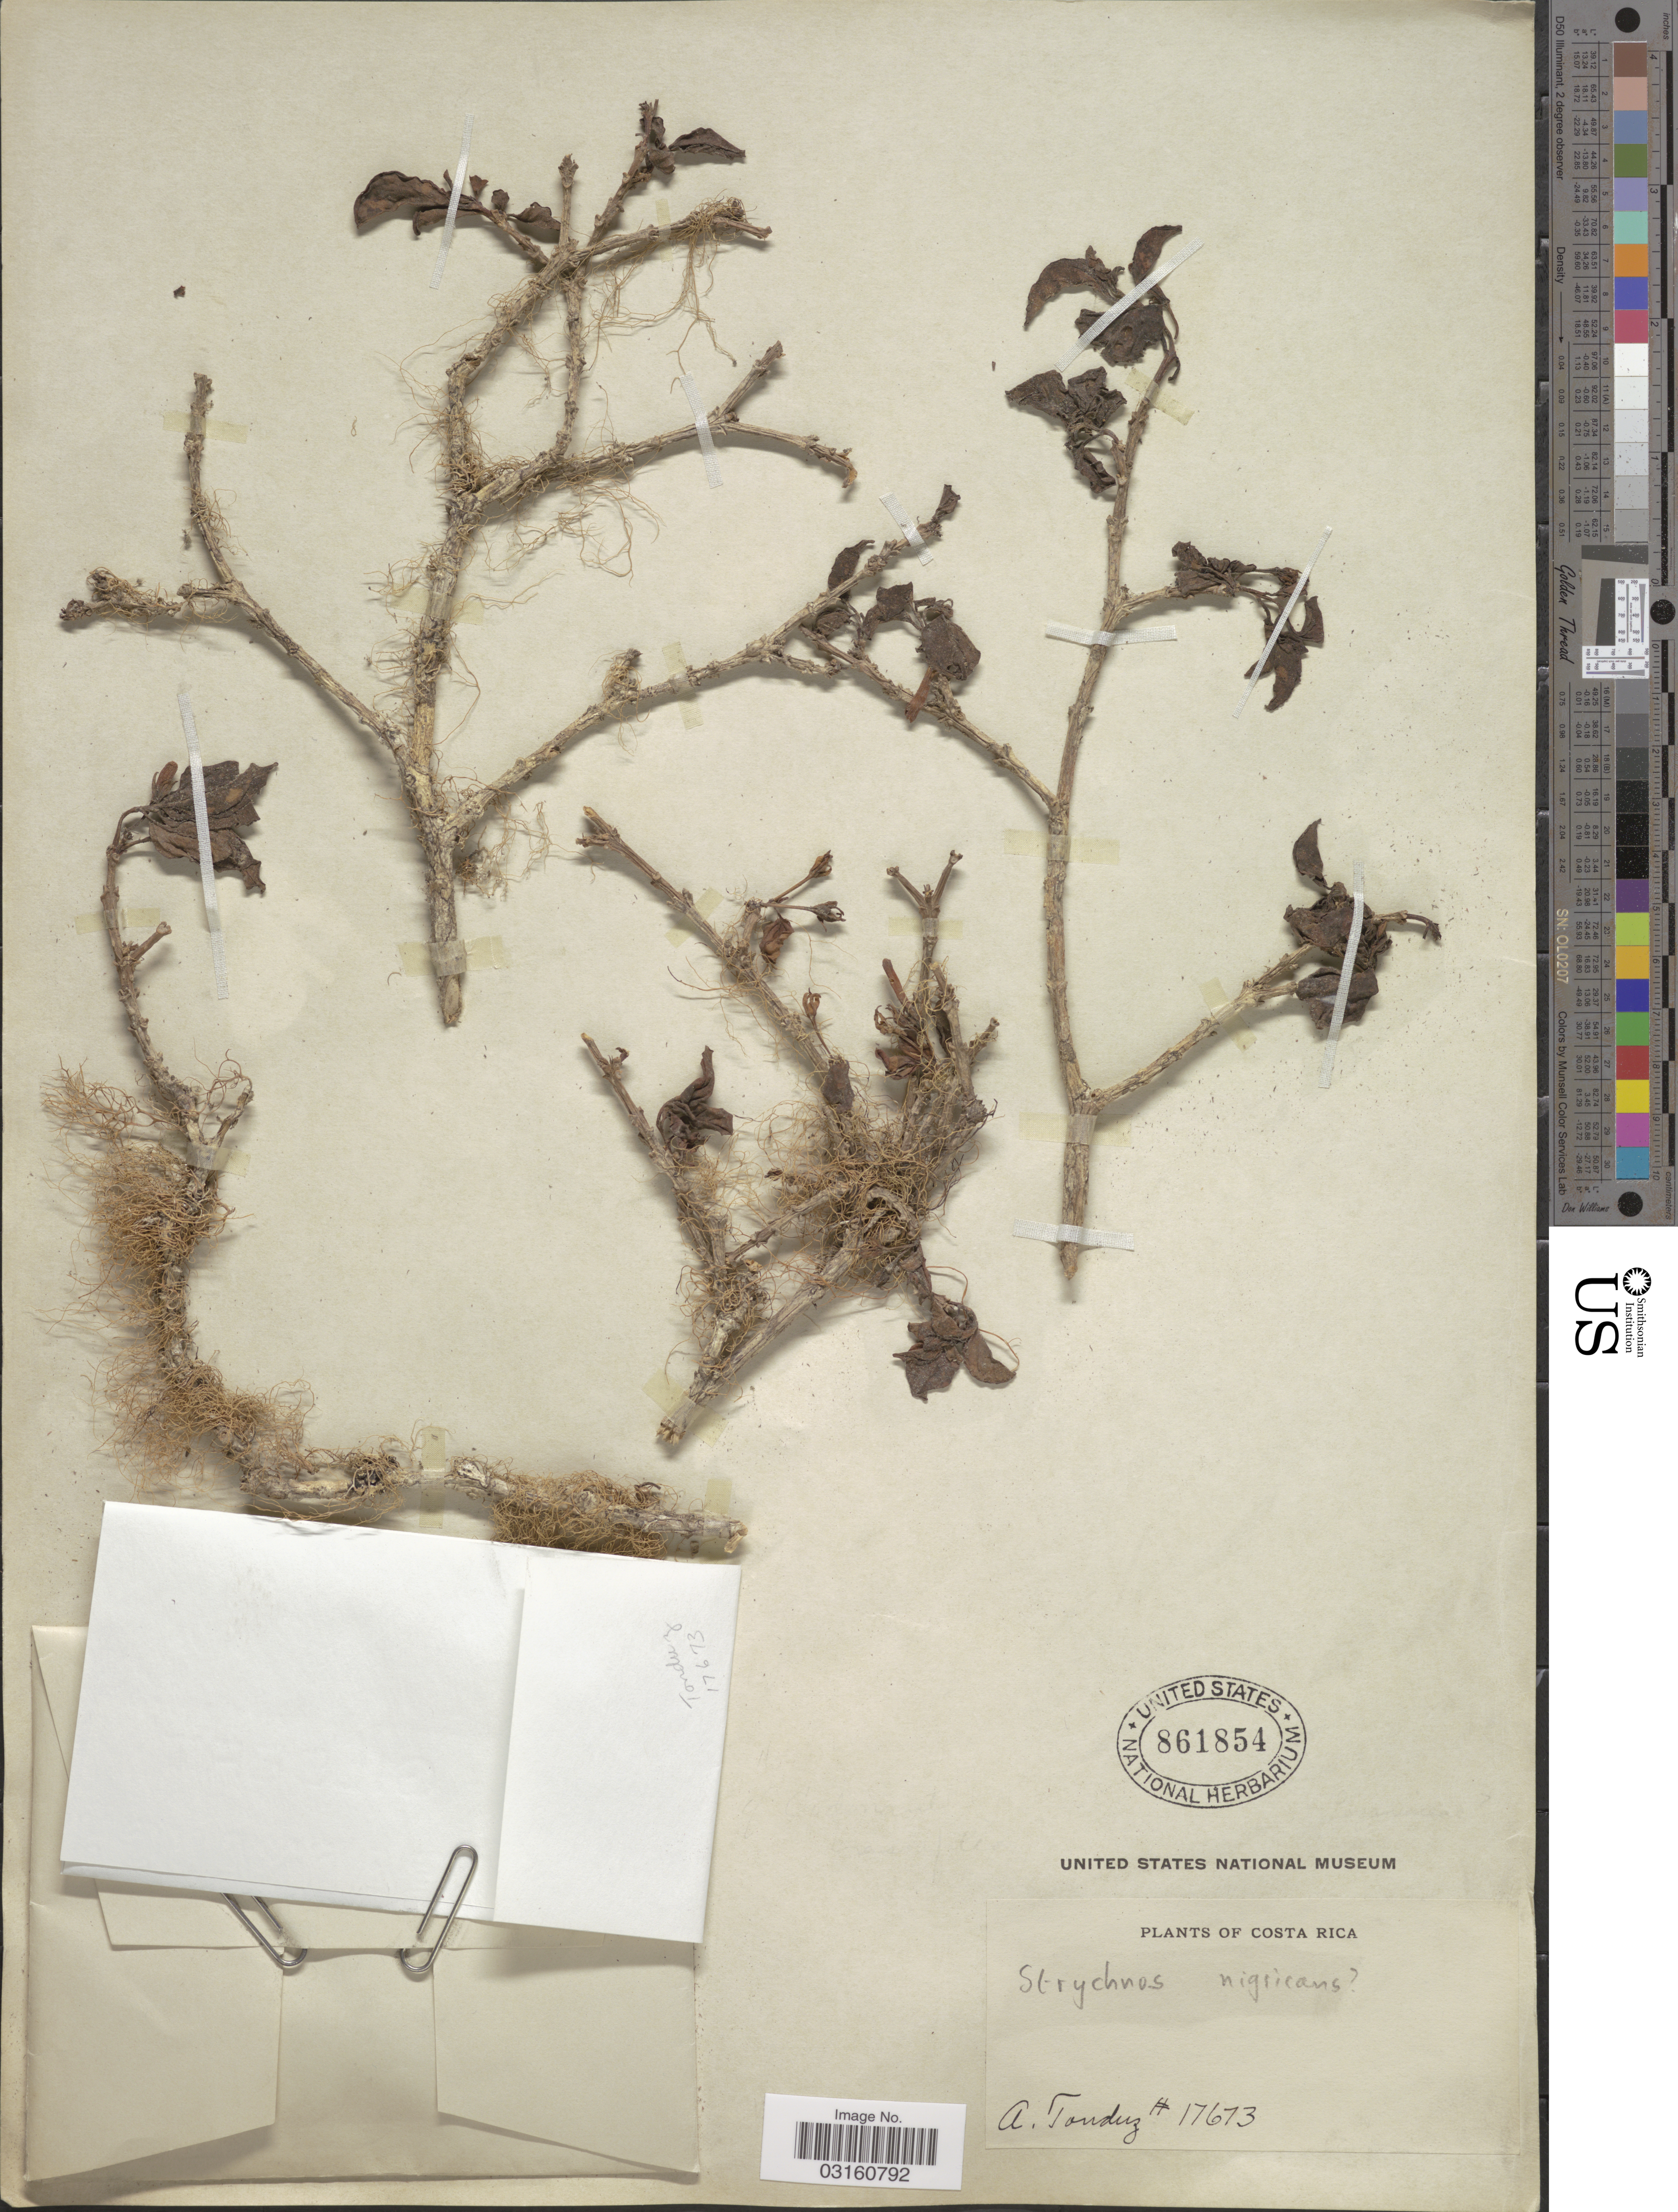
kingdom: Plantae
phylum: Tracheophyta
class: Magnoliopsida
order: Gentianales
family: Loganiaceae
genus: Strychnos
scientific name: Strychnos nigricans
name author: Progel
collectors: A. Tonduz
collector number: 17673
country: Costa Rica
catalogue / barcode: US 861854